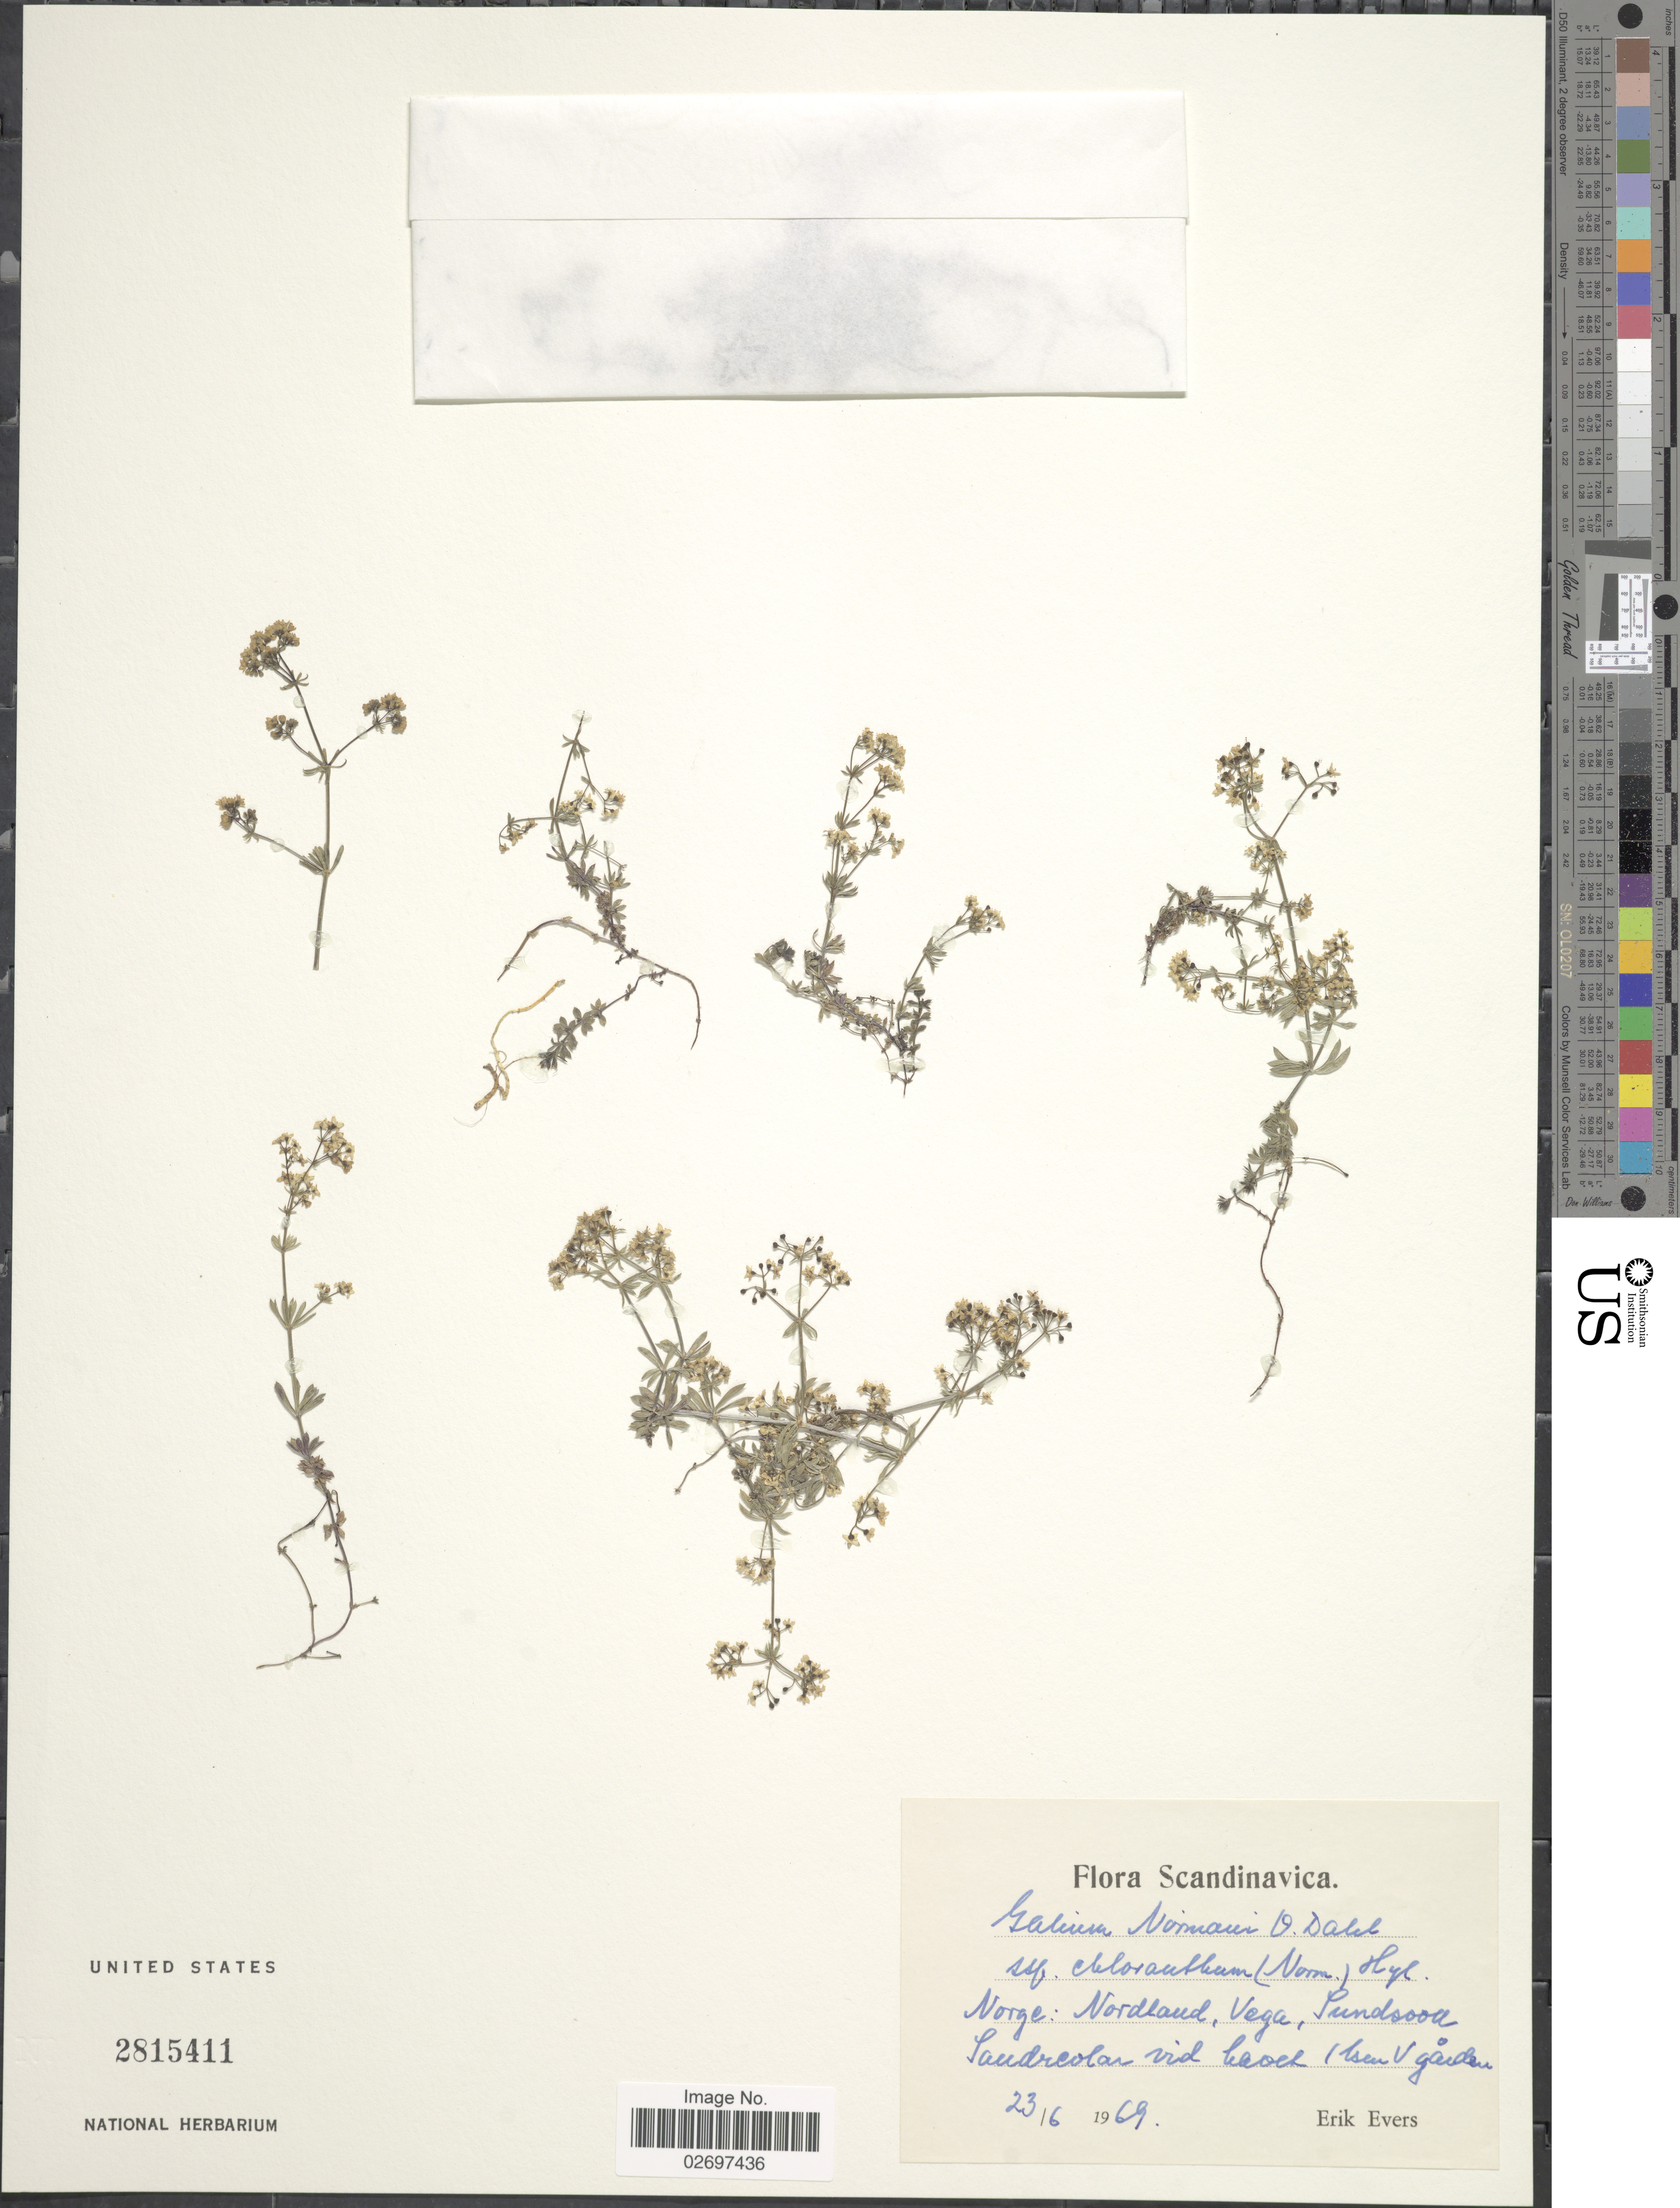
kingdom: Plantae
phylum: Tracheophyta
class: Magnoliopsida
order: Gentianales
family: Rubiaceae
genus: Galium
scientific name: Galium normanii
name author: Dahl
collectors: E. Evers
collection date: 1969-06-23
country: Norway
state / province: Nordland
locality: Scandinavica. Norge, Vega, Pundsoon Sandreolan vid kaoel (Tsen V garden) [interpreted]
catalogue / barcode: US 2815411